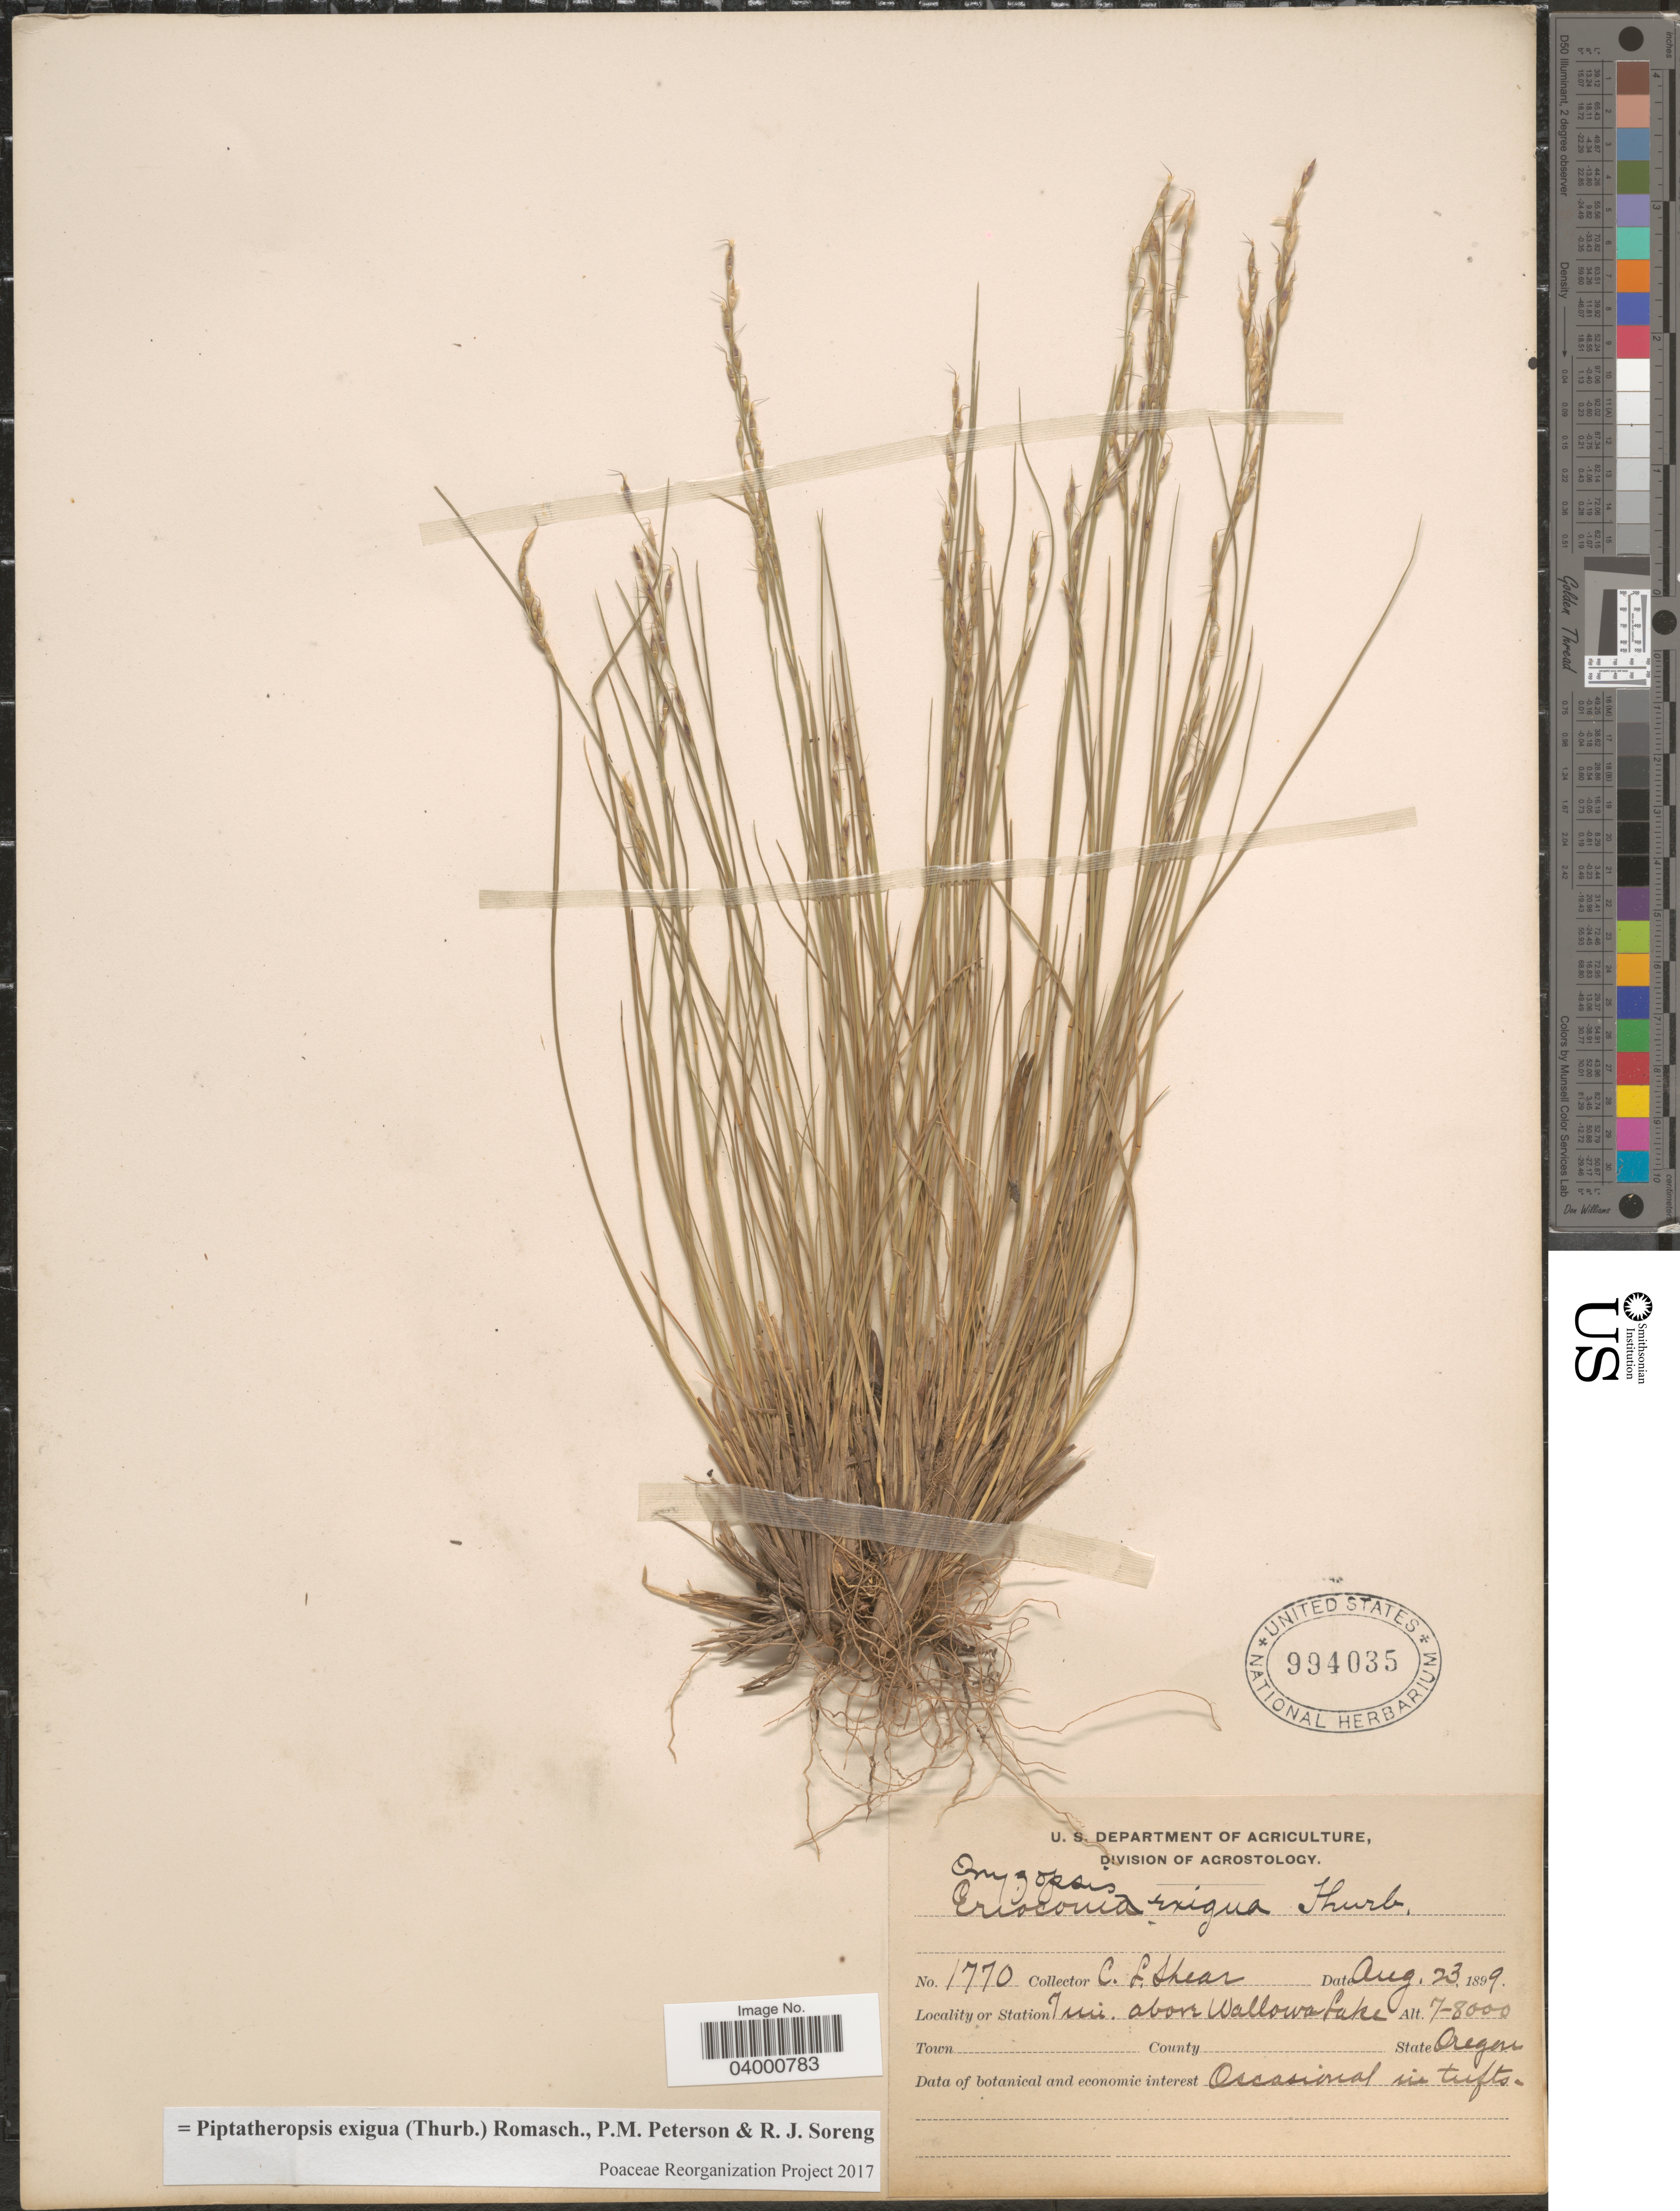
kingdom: Plantae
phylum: Tracheophyta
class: Liliopsida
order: Poales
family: Poaceae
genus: Piptatheropsis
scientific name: Piptatheropsis exigua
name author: (Thurb.) Romasch. et al.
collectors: C. L. Shear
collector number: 1770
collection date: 1899-08-23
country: United States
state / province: Oregon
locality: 7 mi. above Wallowa Lake.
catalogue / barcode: US 994035